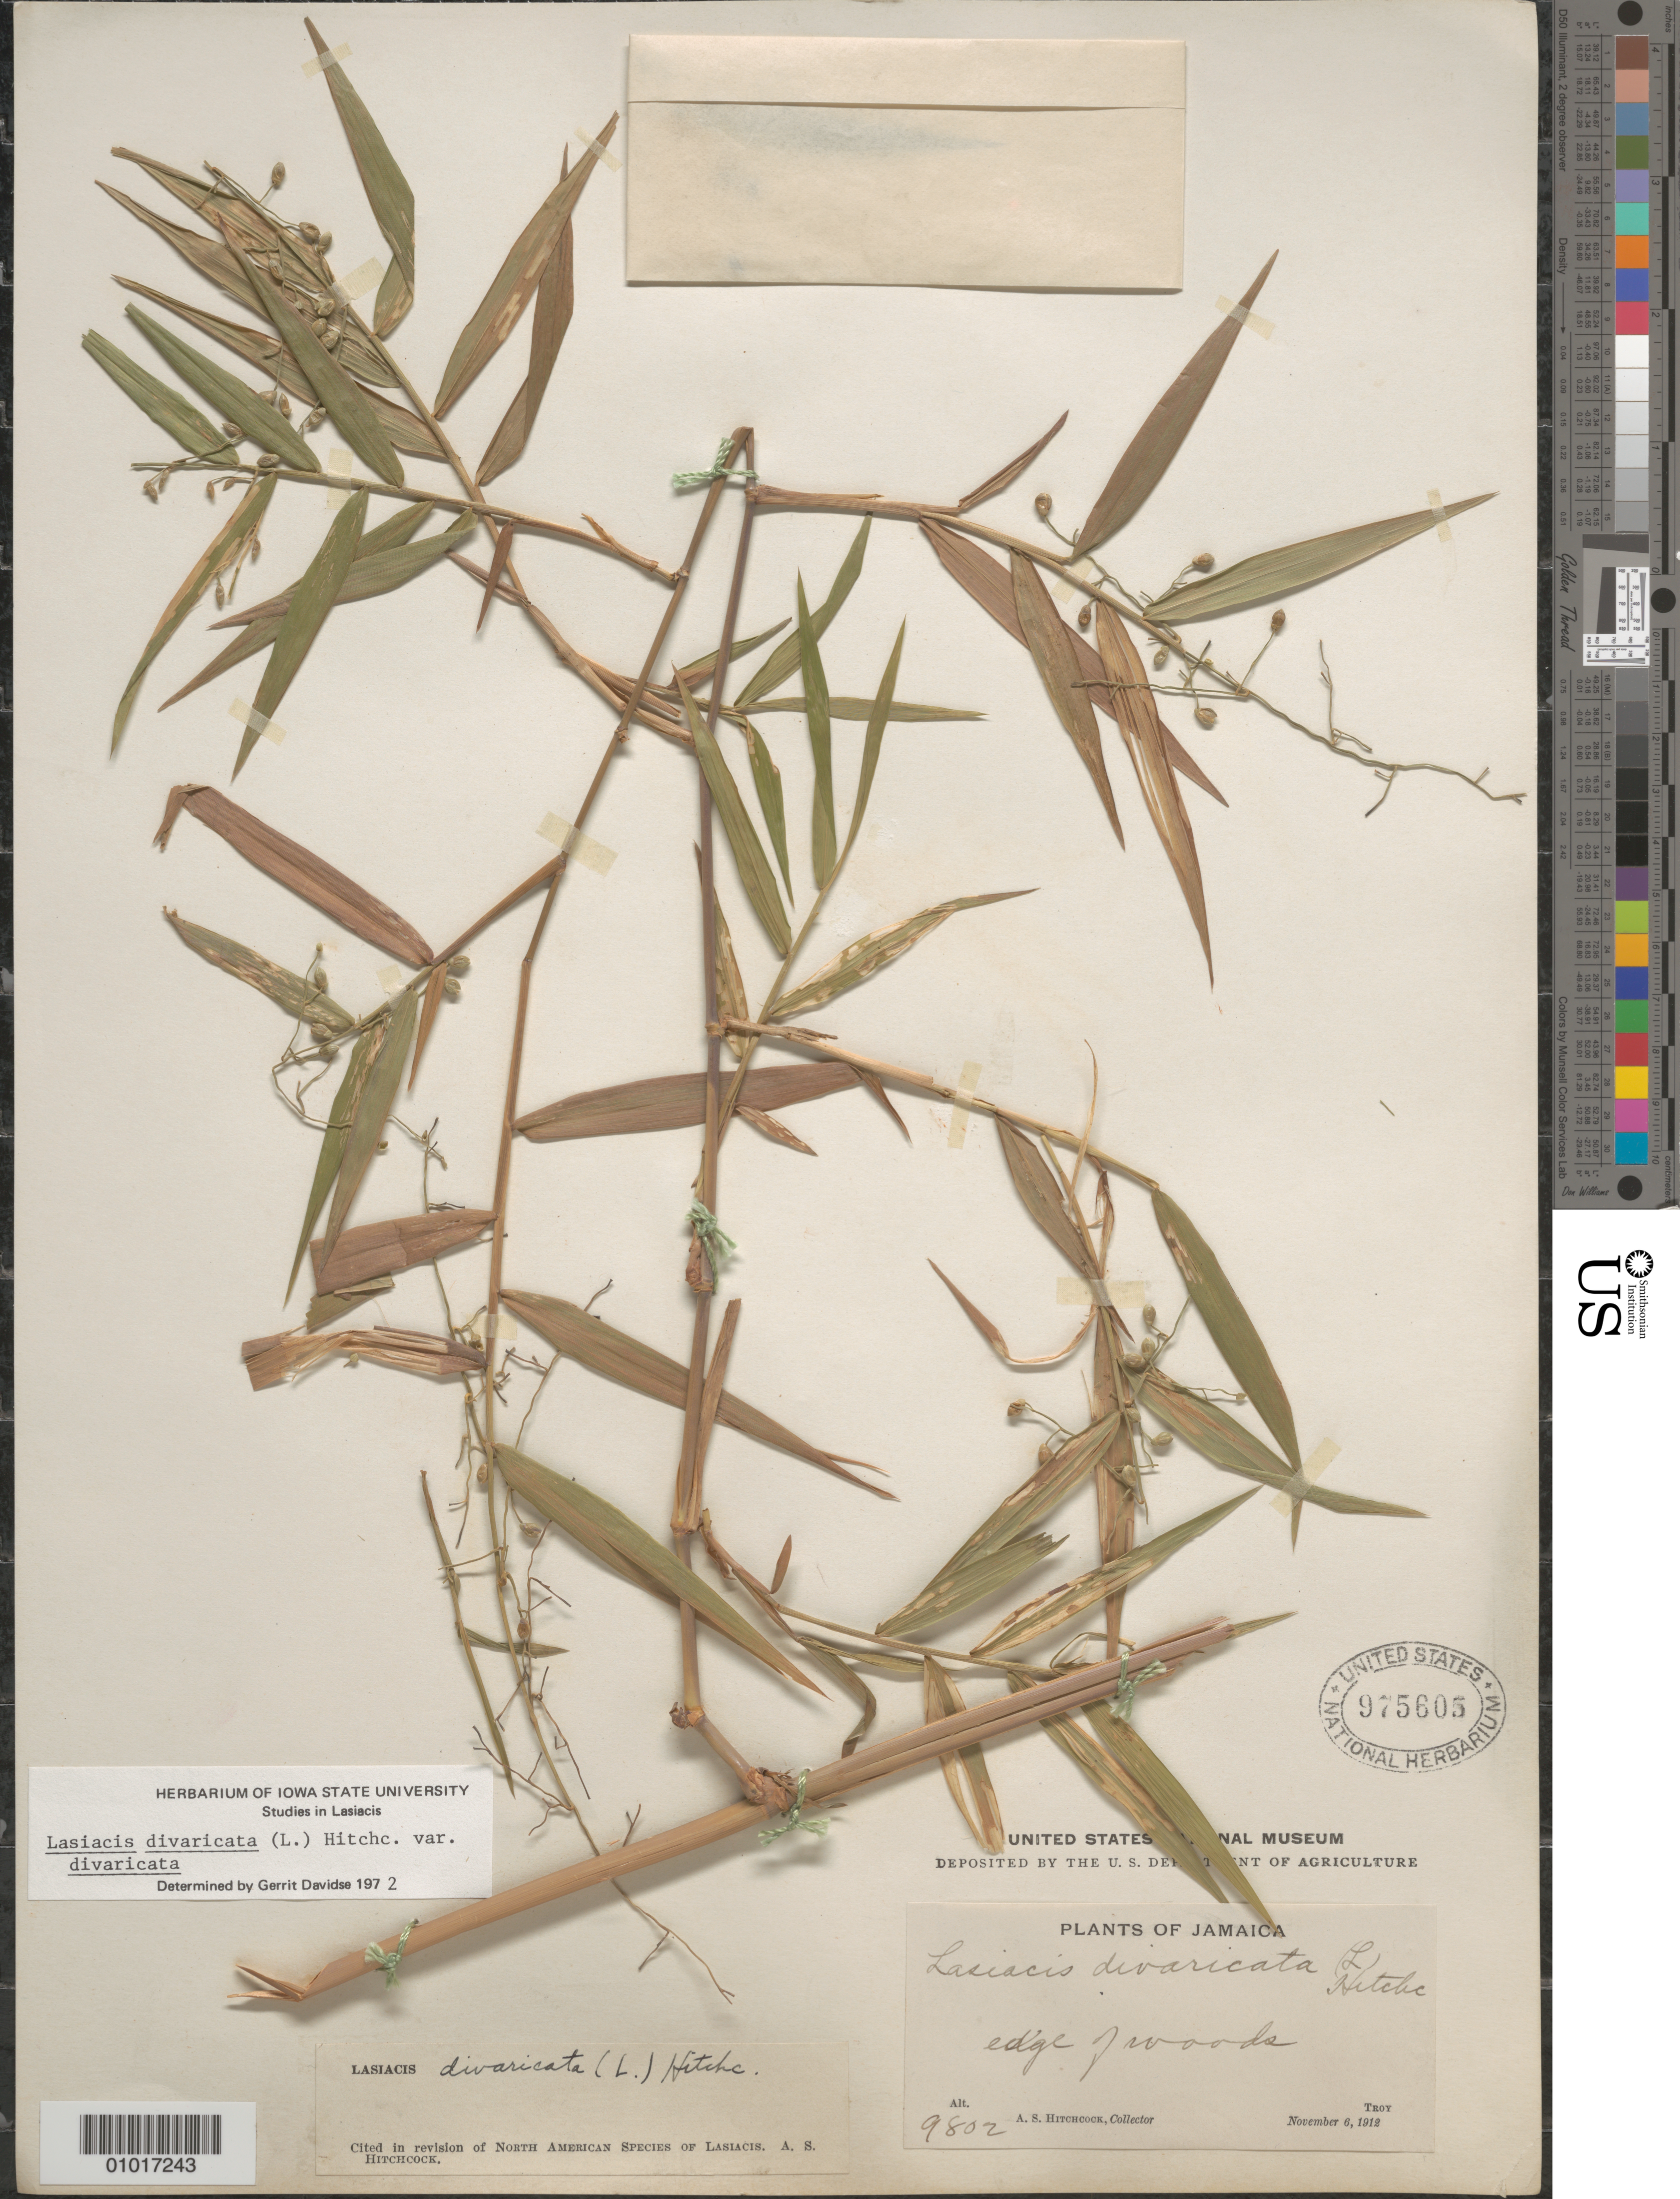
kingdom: Plantae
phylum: Tracheophyta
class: Liliopsida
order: Poales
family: Poaceae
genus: Lasiacis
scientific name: Lasiacis divaricata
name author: (L.) Hitchc.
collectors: A. S. Hitchcock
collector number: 9802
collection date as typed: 06 Nov 1912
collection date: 1912-11-06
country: Jamaica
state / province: Trelawny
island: Jamaica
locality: Troy, edge of woods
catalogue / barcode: US 975605